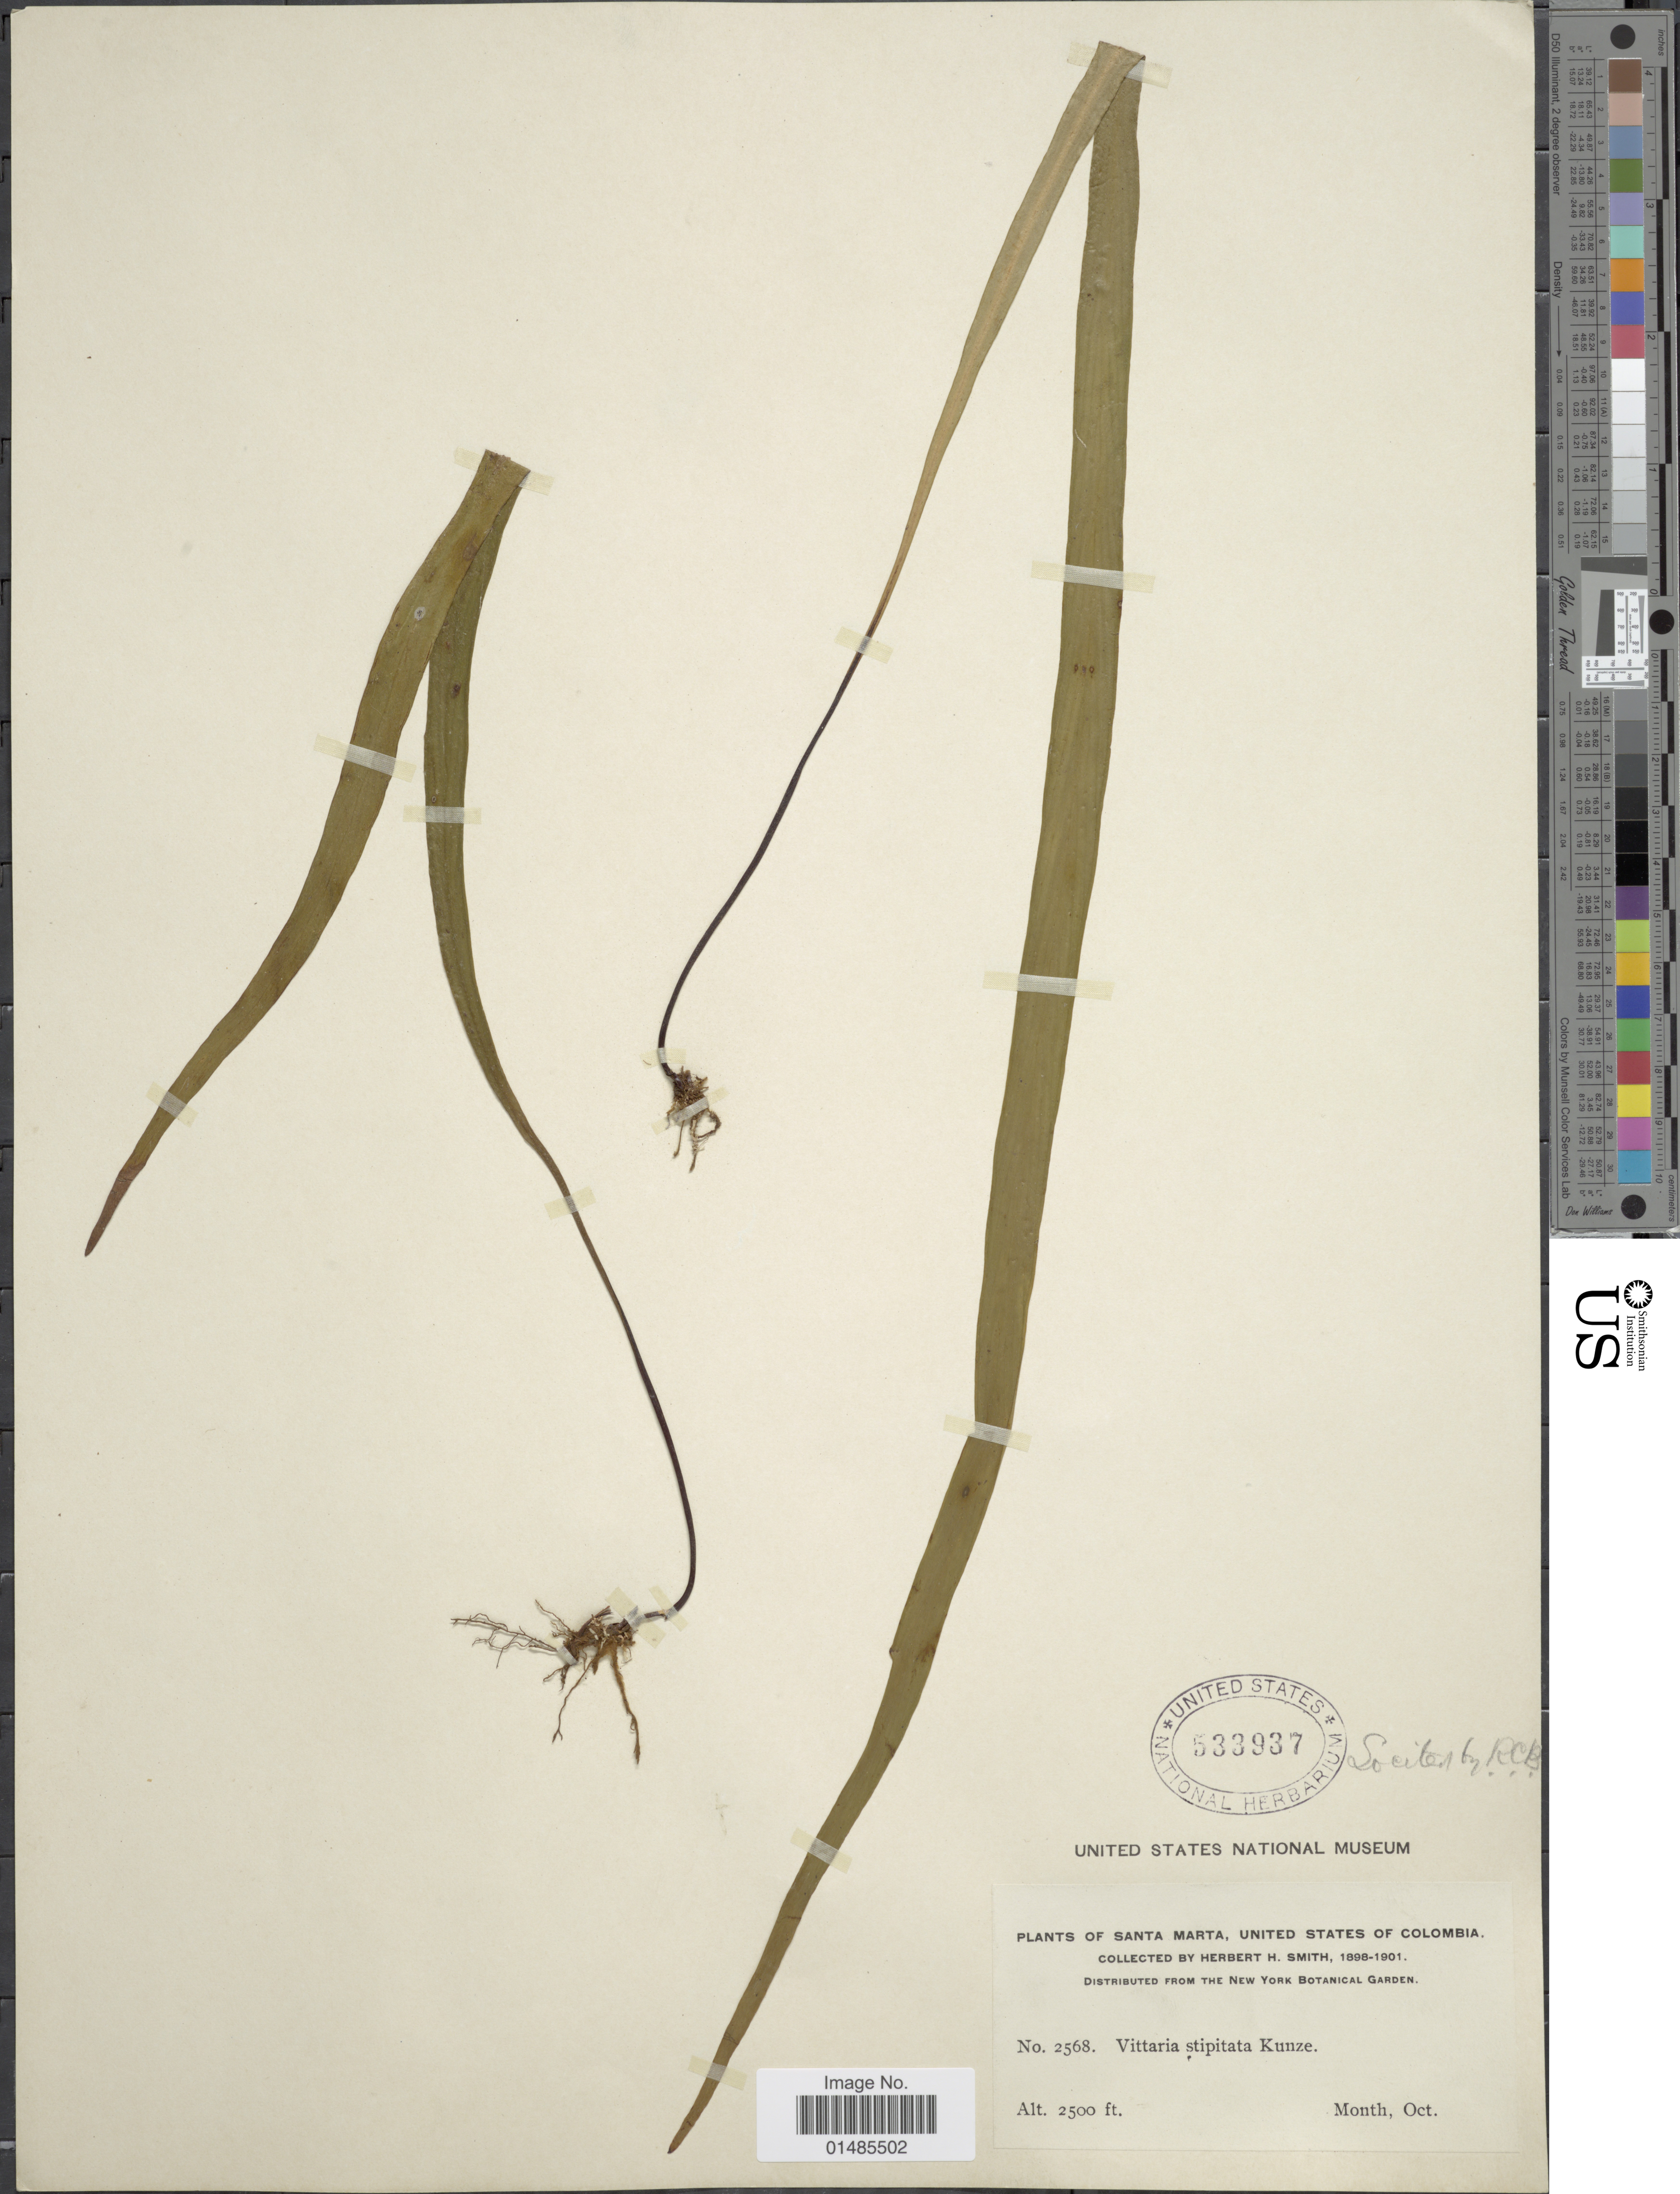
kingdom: Plantae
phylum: Tracheophyta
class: Polypodiopsida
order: Polypodiales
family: Pteridaceae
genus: Radiovittaria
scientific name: Radiovittaria stipitata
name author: (Kunze) E.H. Crane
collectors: Herbert H. Smith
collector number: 2568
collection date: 1898-10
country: Colombia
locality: Santa Marta.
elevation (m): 762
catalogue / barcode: US 533937